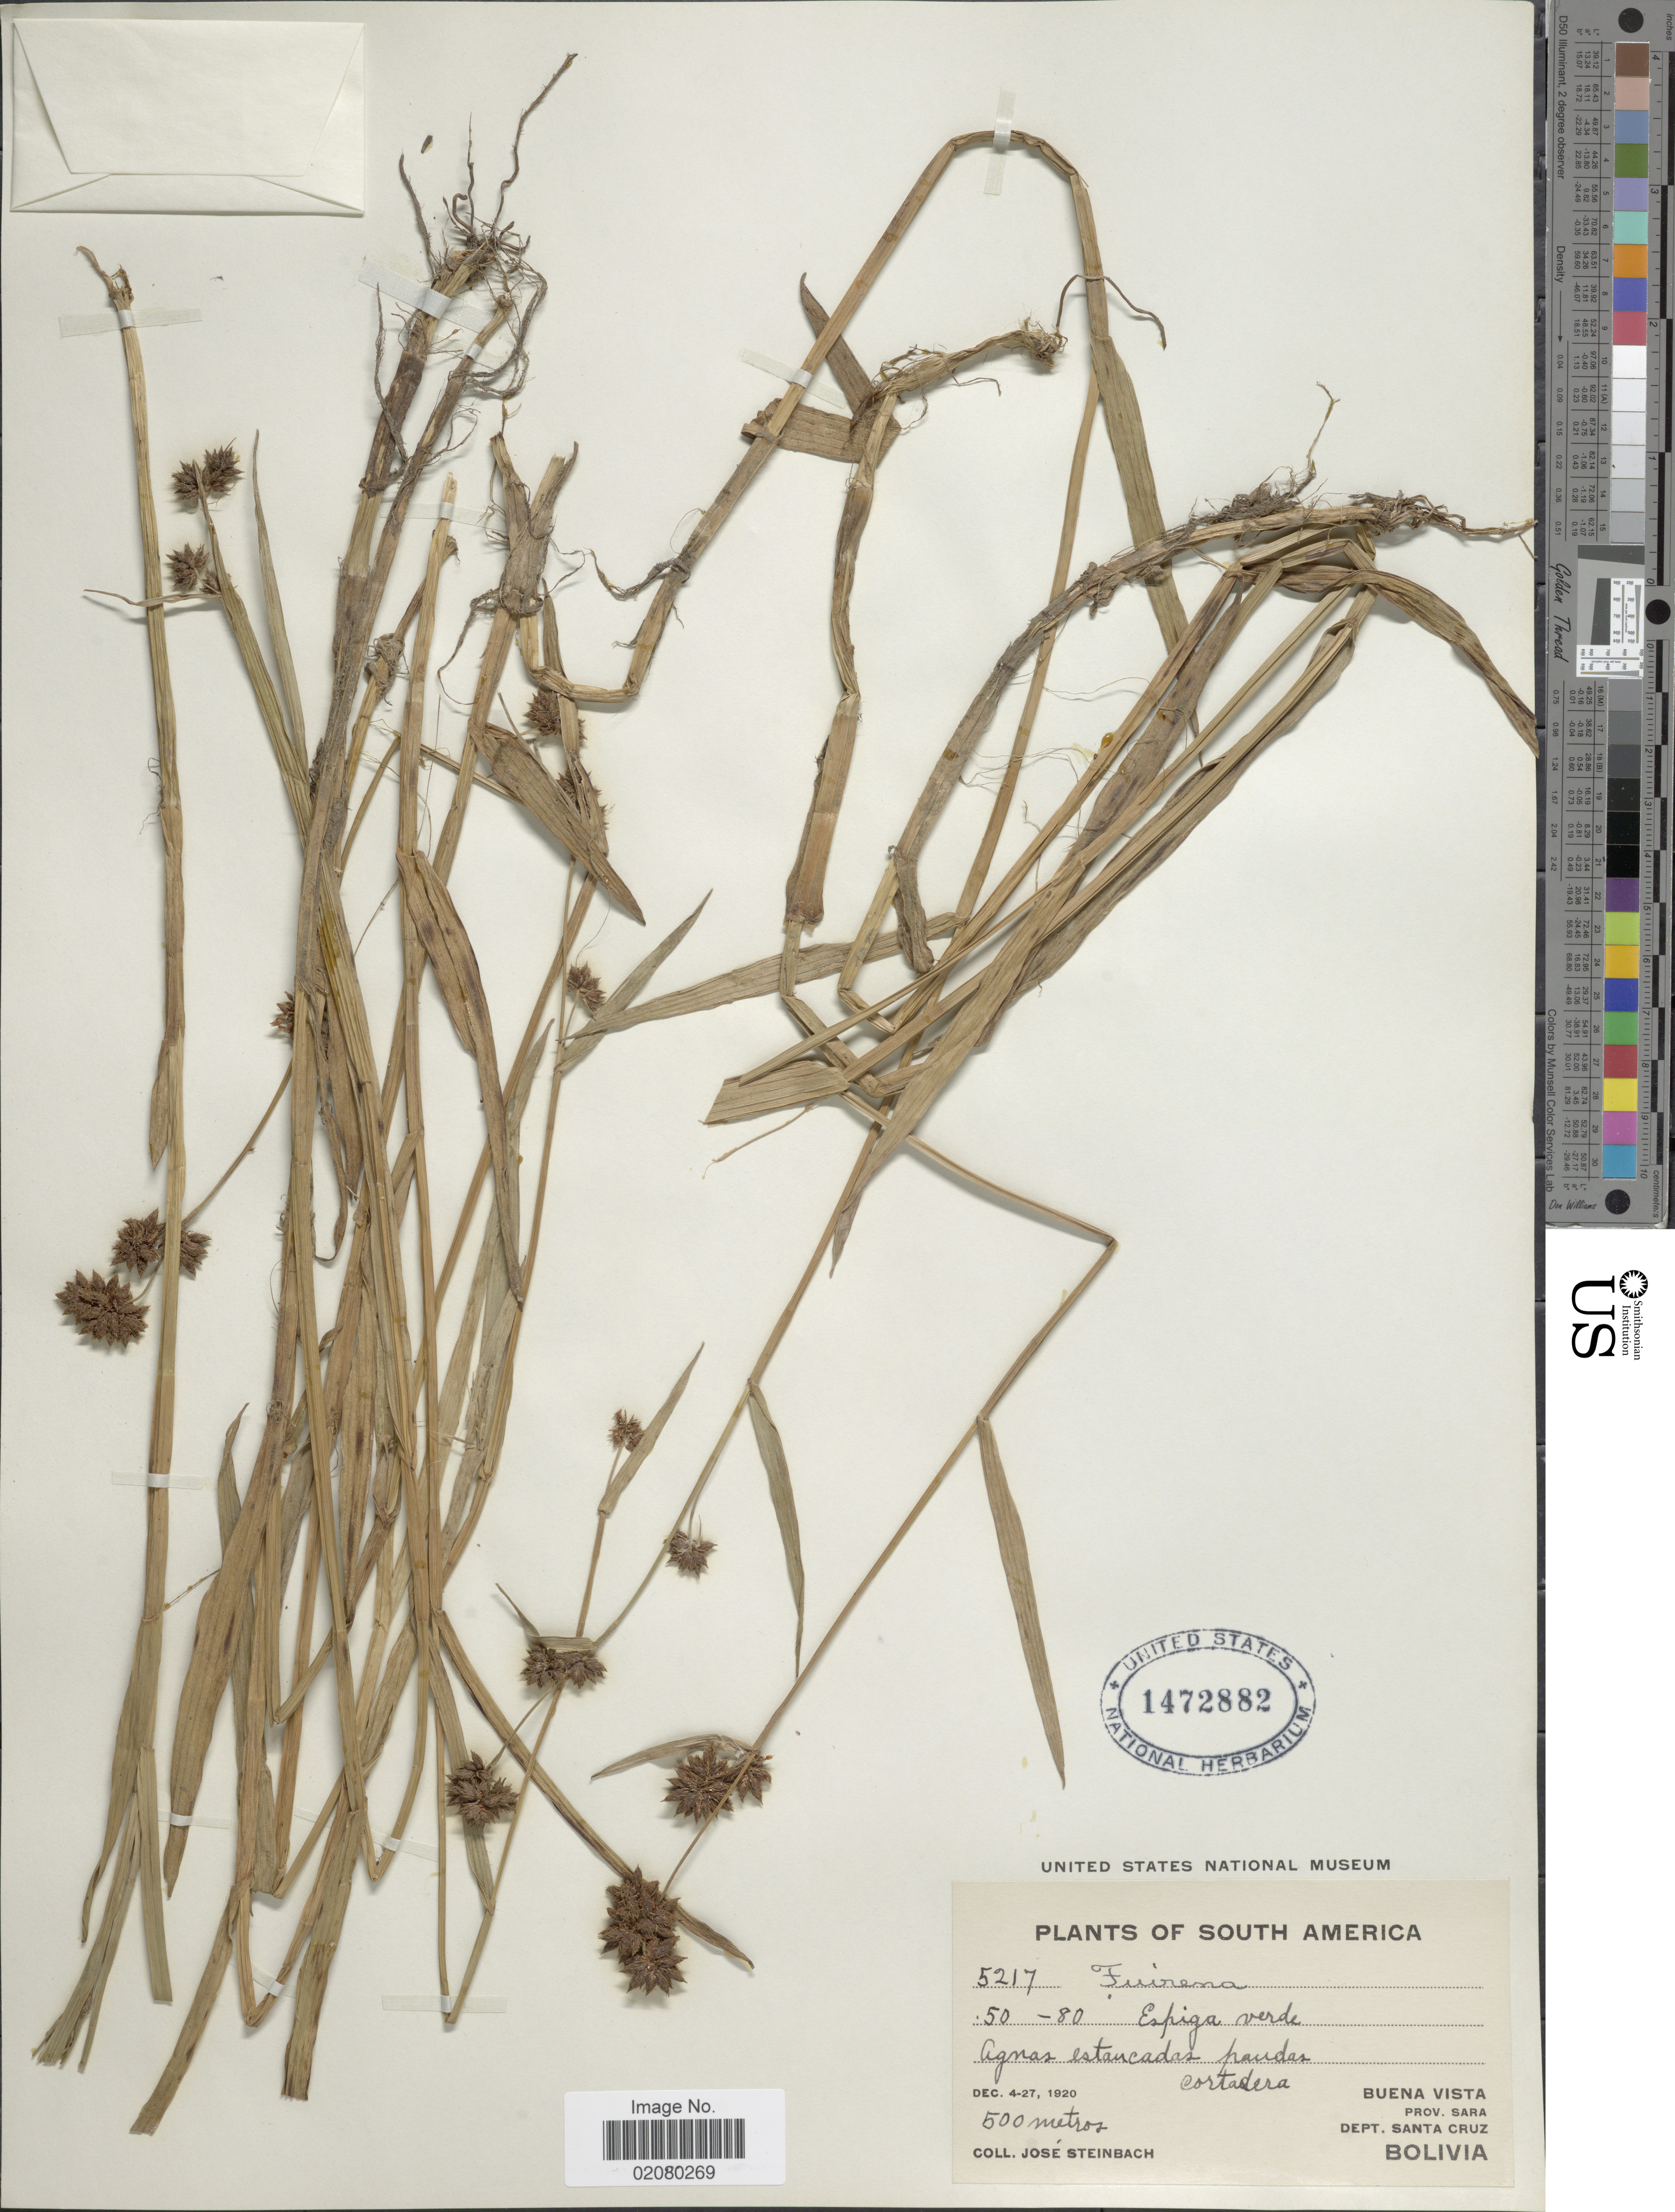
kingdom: Plantae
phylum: Tracheophyta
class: Liliopsida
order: Poales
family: Cyperaceae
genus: Fuirena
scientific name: Fuirena incompleta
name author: Nees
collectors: J. Steinbach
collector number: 5217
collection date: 1920-12-04/1920-12-27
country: Bolivia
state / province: Santa Cruz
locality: Buena Vista, Prov. Sara. Dept. Santa Cruz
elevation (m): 500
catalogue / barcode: US 1472882